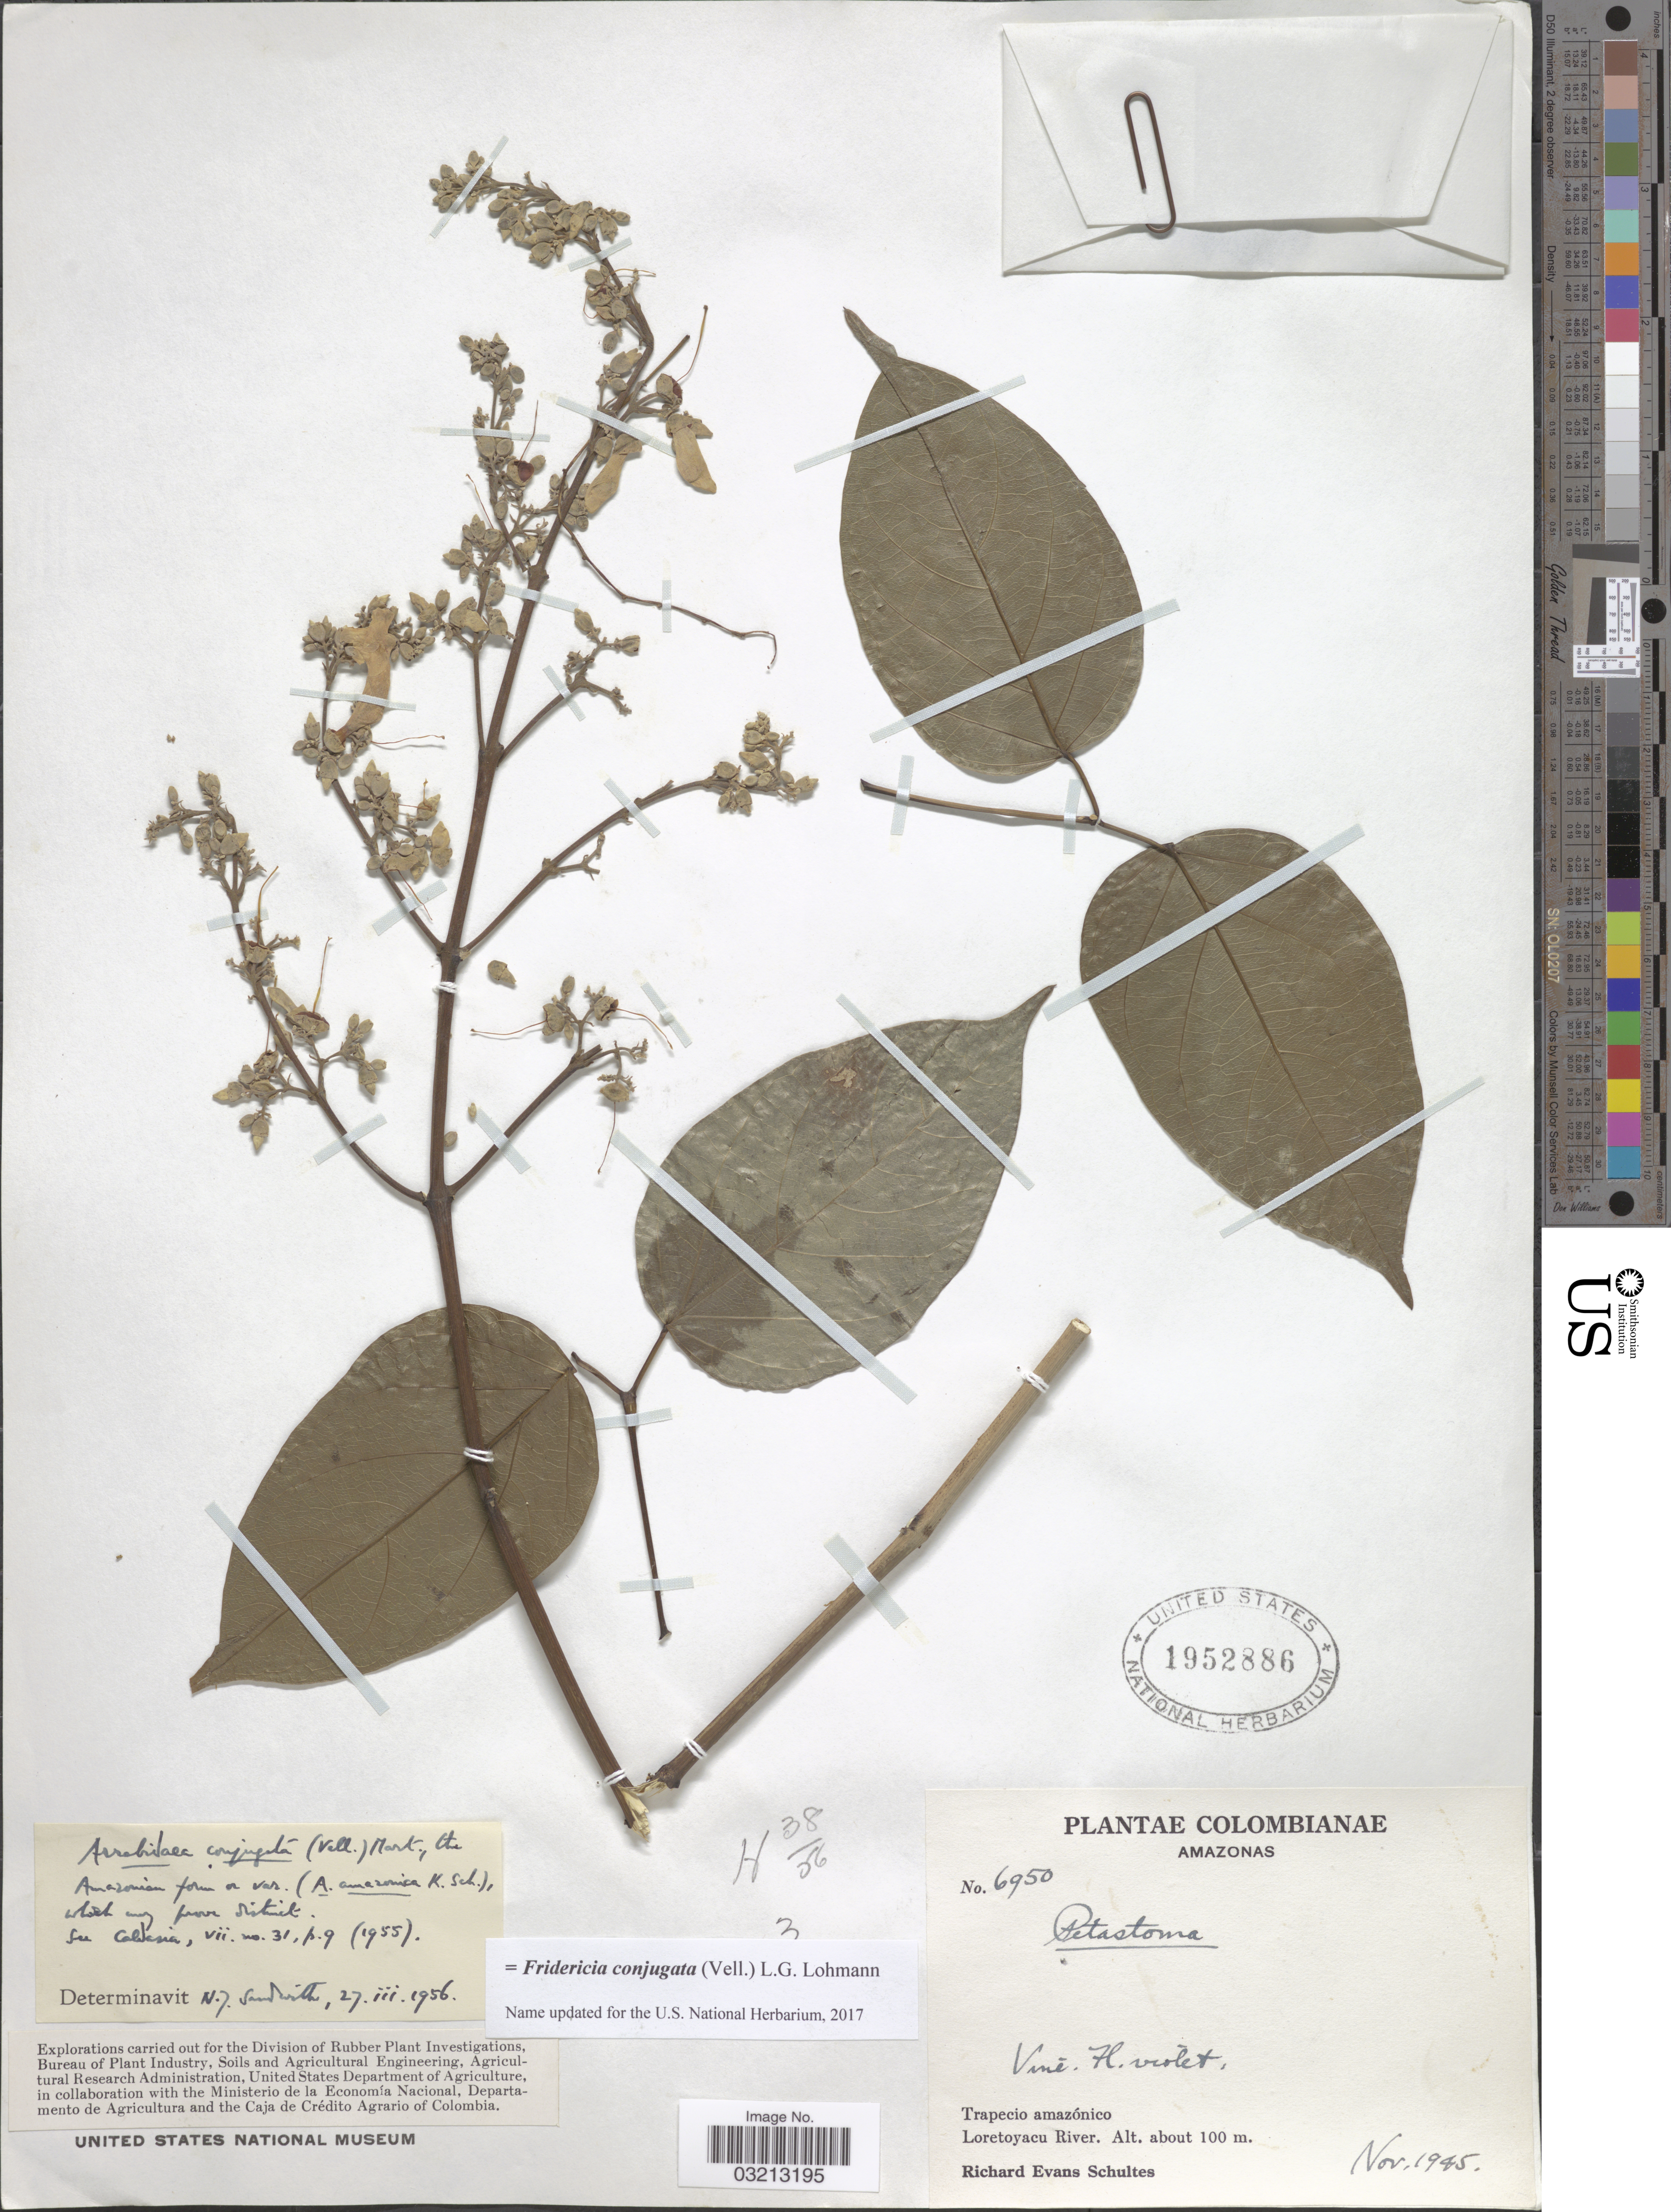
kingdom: Plantae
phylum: Tracheophyta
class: Magnoliopsida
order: Lamiales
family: Bignoniaceae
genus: Fridericia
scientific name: Fridericia conjugata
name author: (Vell.) L.G. Lohmann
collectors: R. E. Schultes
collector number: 6950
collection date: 1945-11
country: Colombia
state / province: Amazônas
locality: Trapecio amazónico. Loretoyacu River.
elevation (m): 100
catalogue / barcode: US 1952886